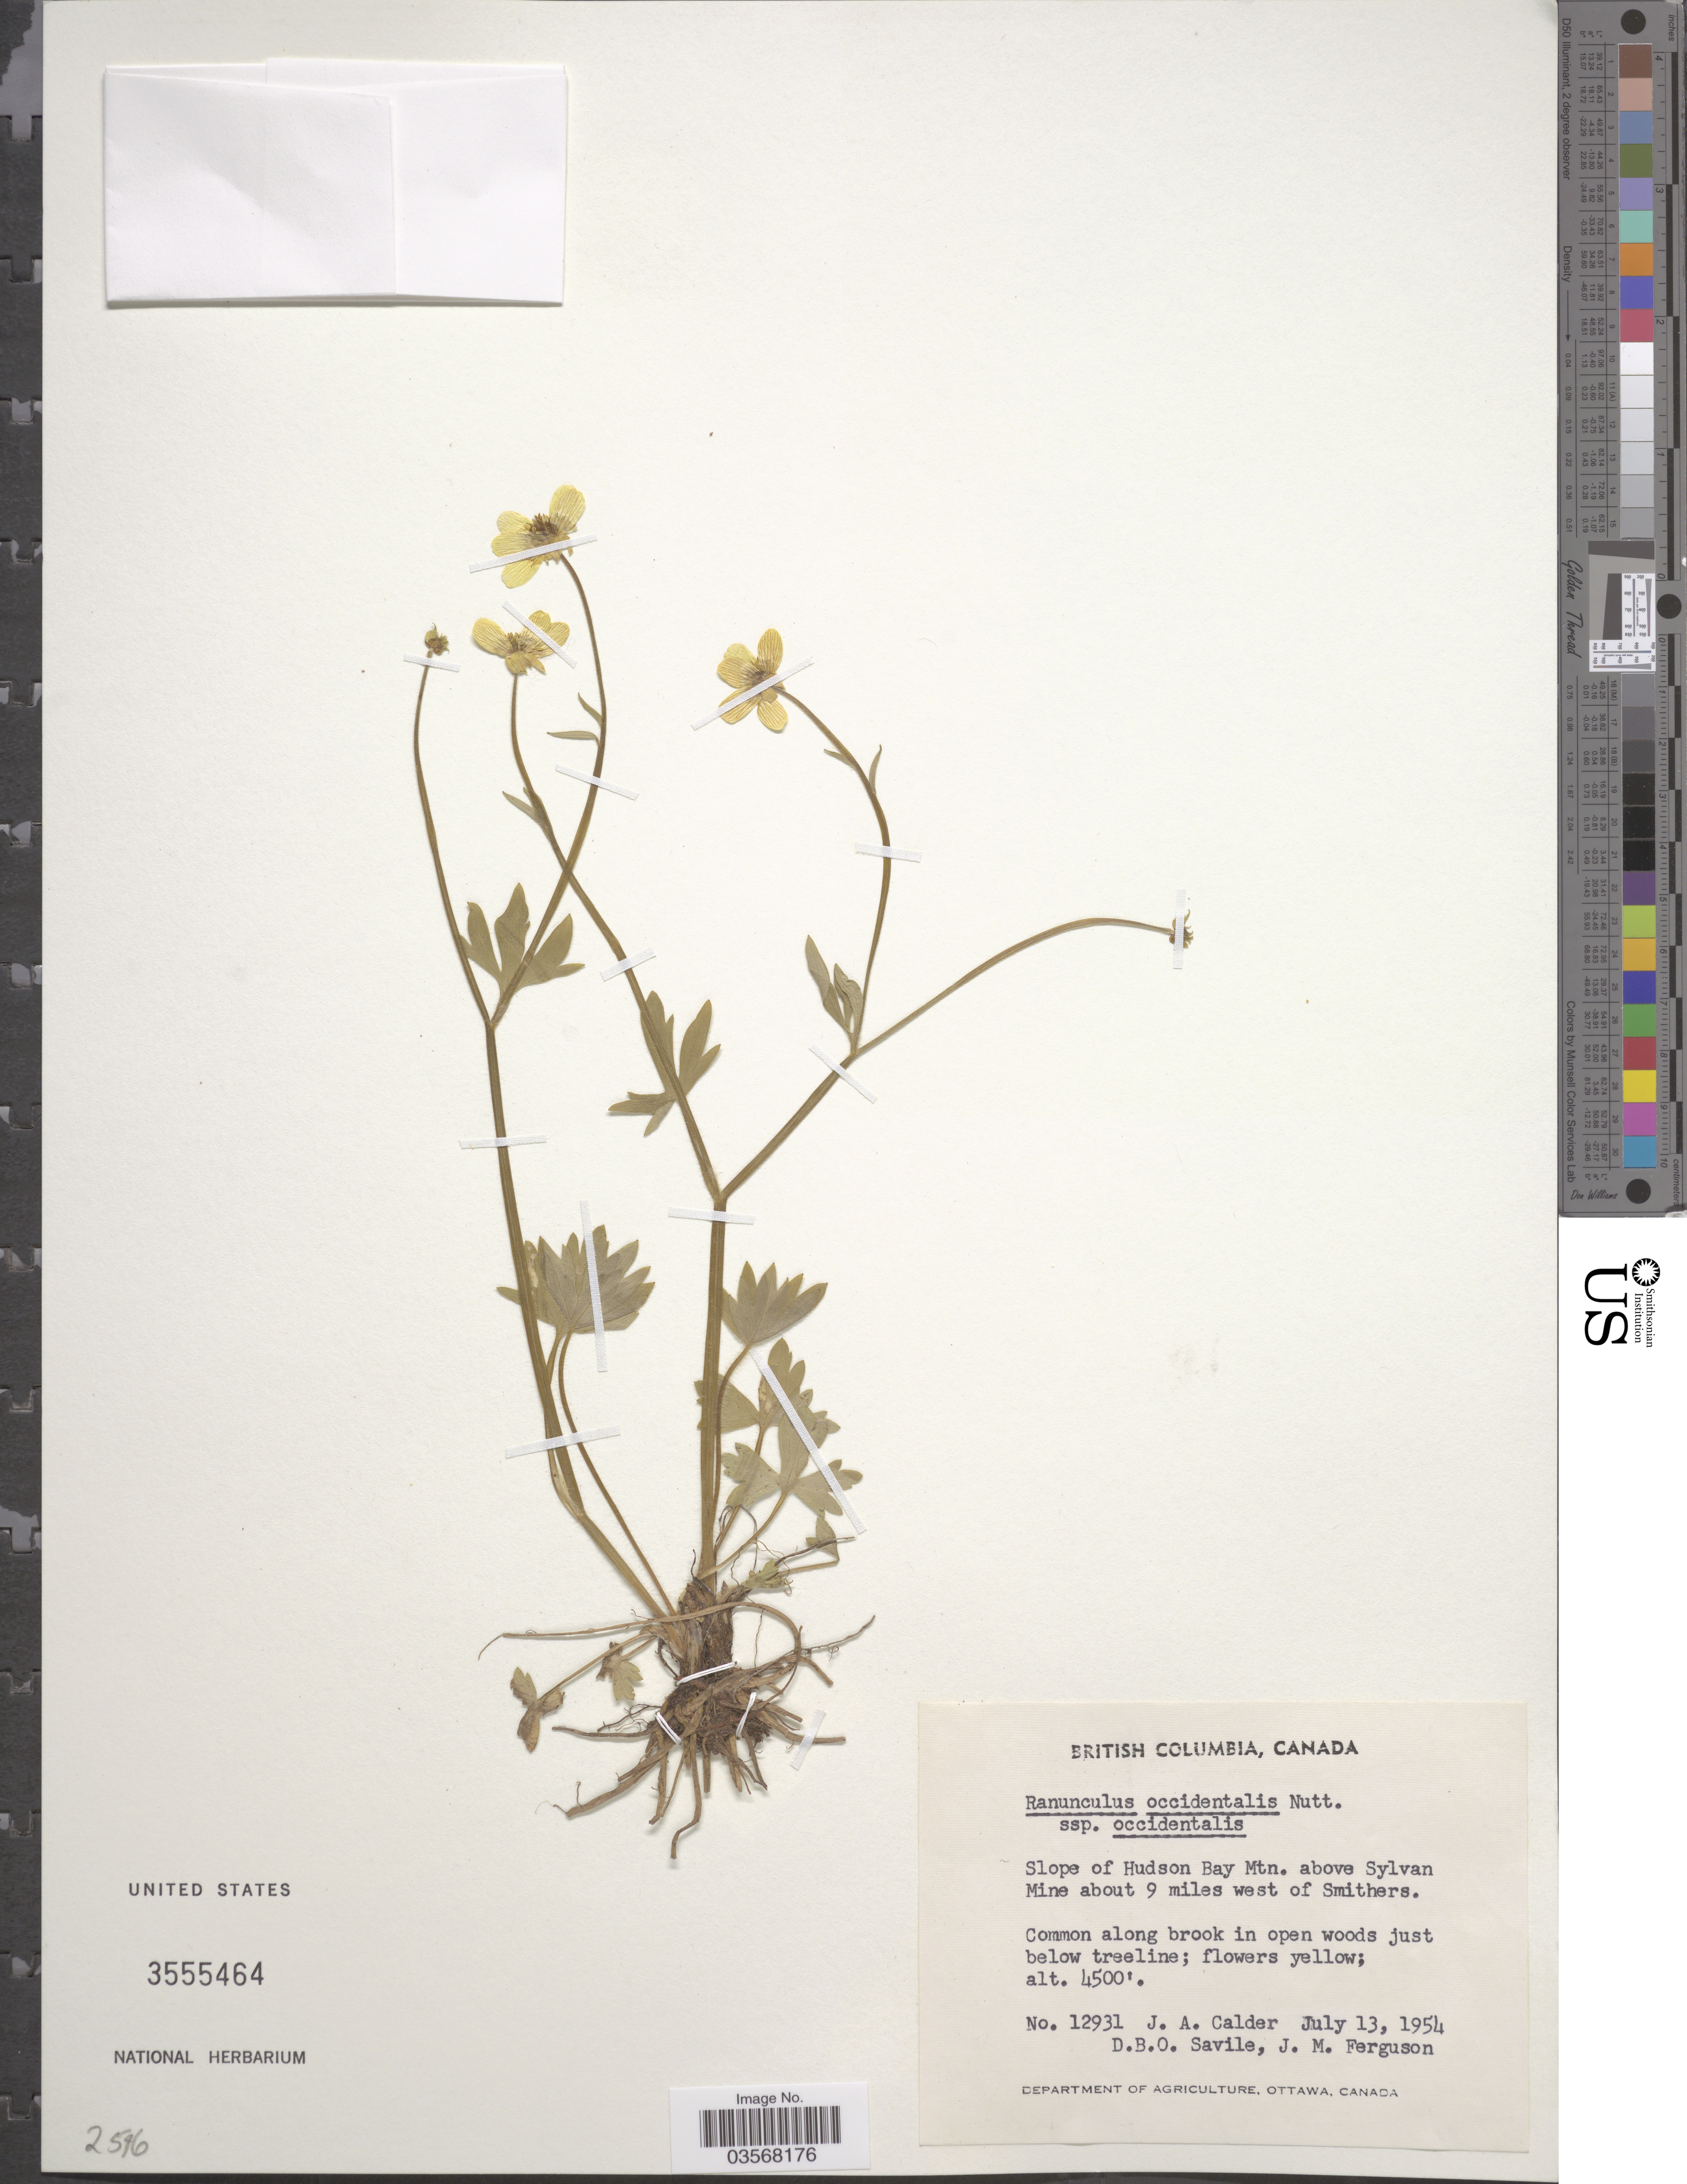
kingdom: Plantae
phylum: Tracheophyta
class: Magnoliopsida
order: Ranunculales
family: Ranunculaceae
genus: Ranunculus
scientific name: Ranunculus occidentalis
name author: Nutt.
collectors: J. A. Calder, D. Savile & J. M. Ferguson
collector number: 12931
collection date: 1954-07-13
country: Canada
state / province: British Columbia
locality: Slope of Hudson Bay Mtn. above Sylvan Mine about 9 miles west of Smithers.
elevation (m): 1372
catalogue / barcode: US 3555464